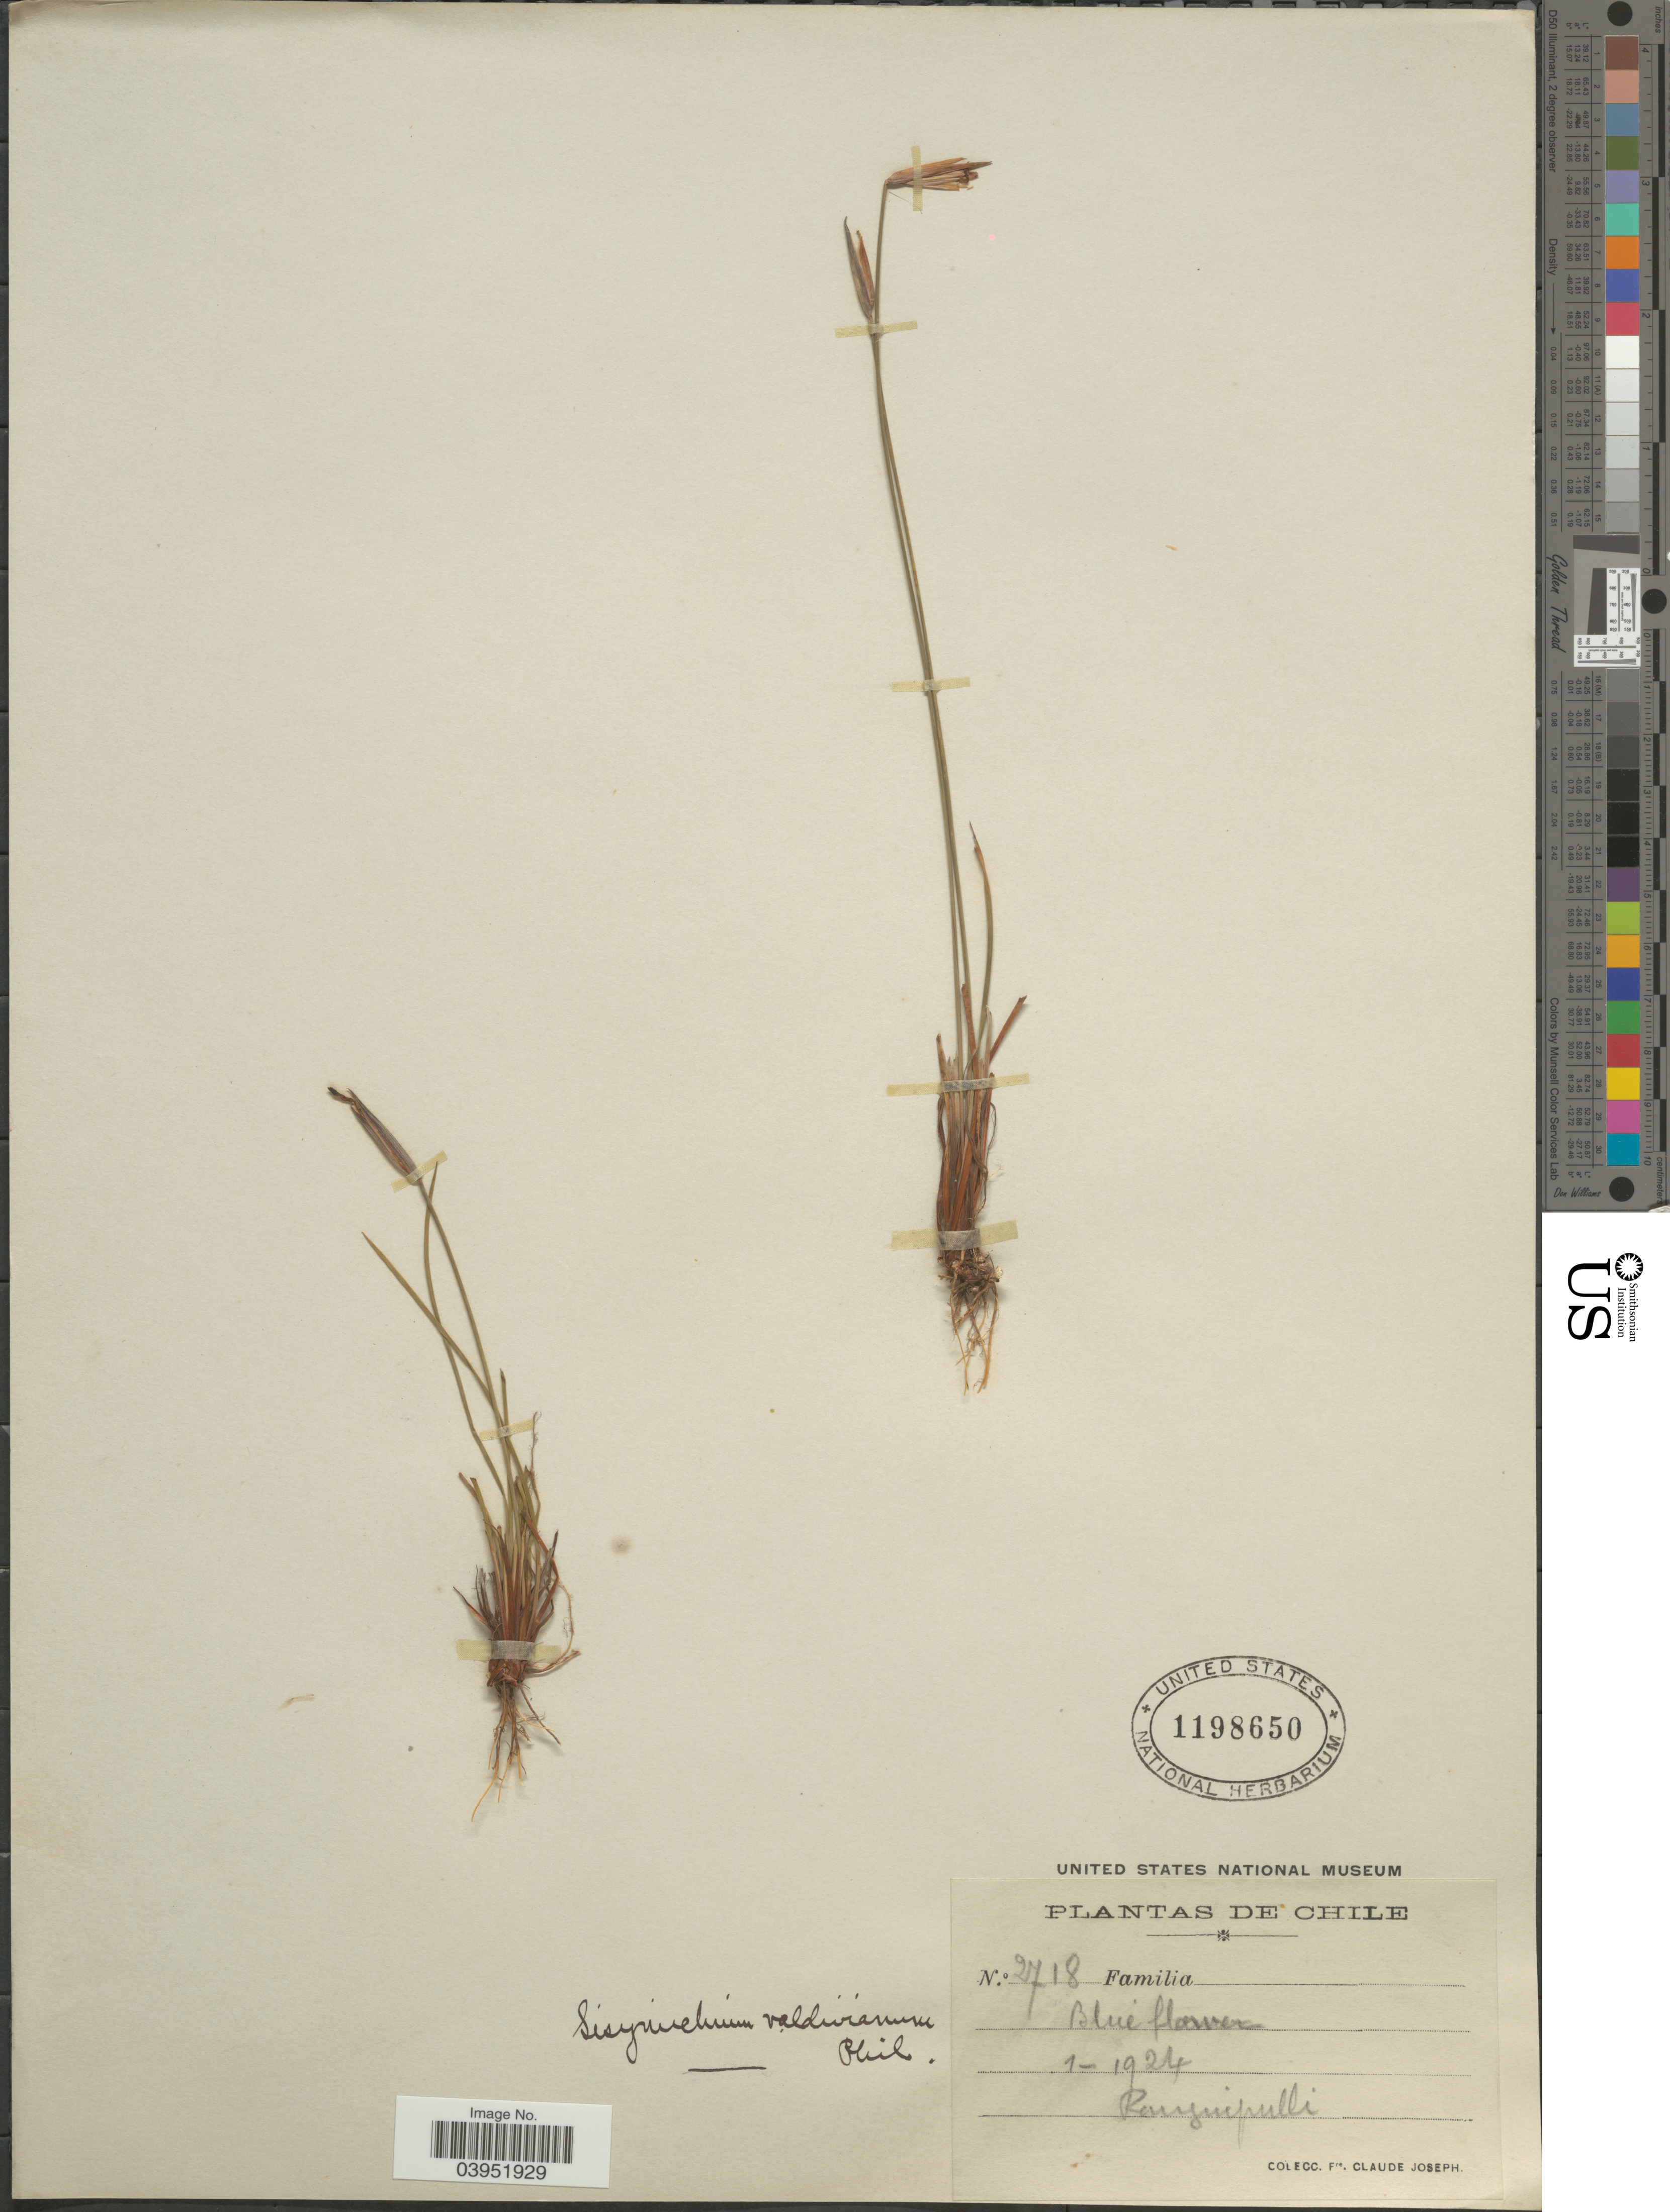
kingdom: Plantae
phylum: Tracheophyta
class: Liliopsida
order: Asparagales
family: Iridaceae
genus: Sisyrinchium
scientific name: Sisyrinchium chilense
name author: Hook.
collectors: Bro. Claude-Joseph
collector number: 2718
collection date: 1924-01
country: Chile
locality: Panguipulli.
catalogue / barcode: US 1198650